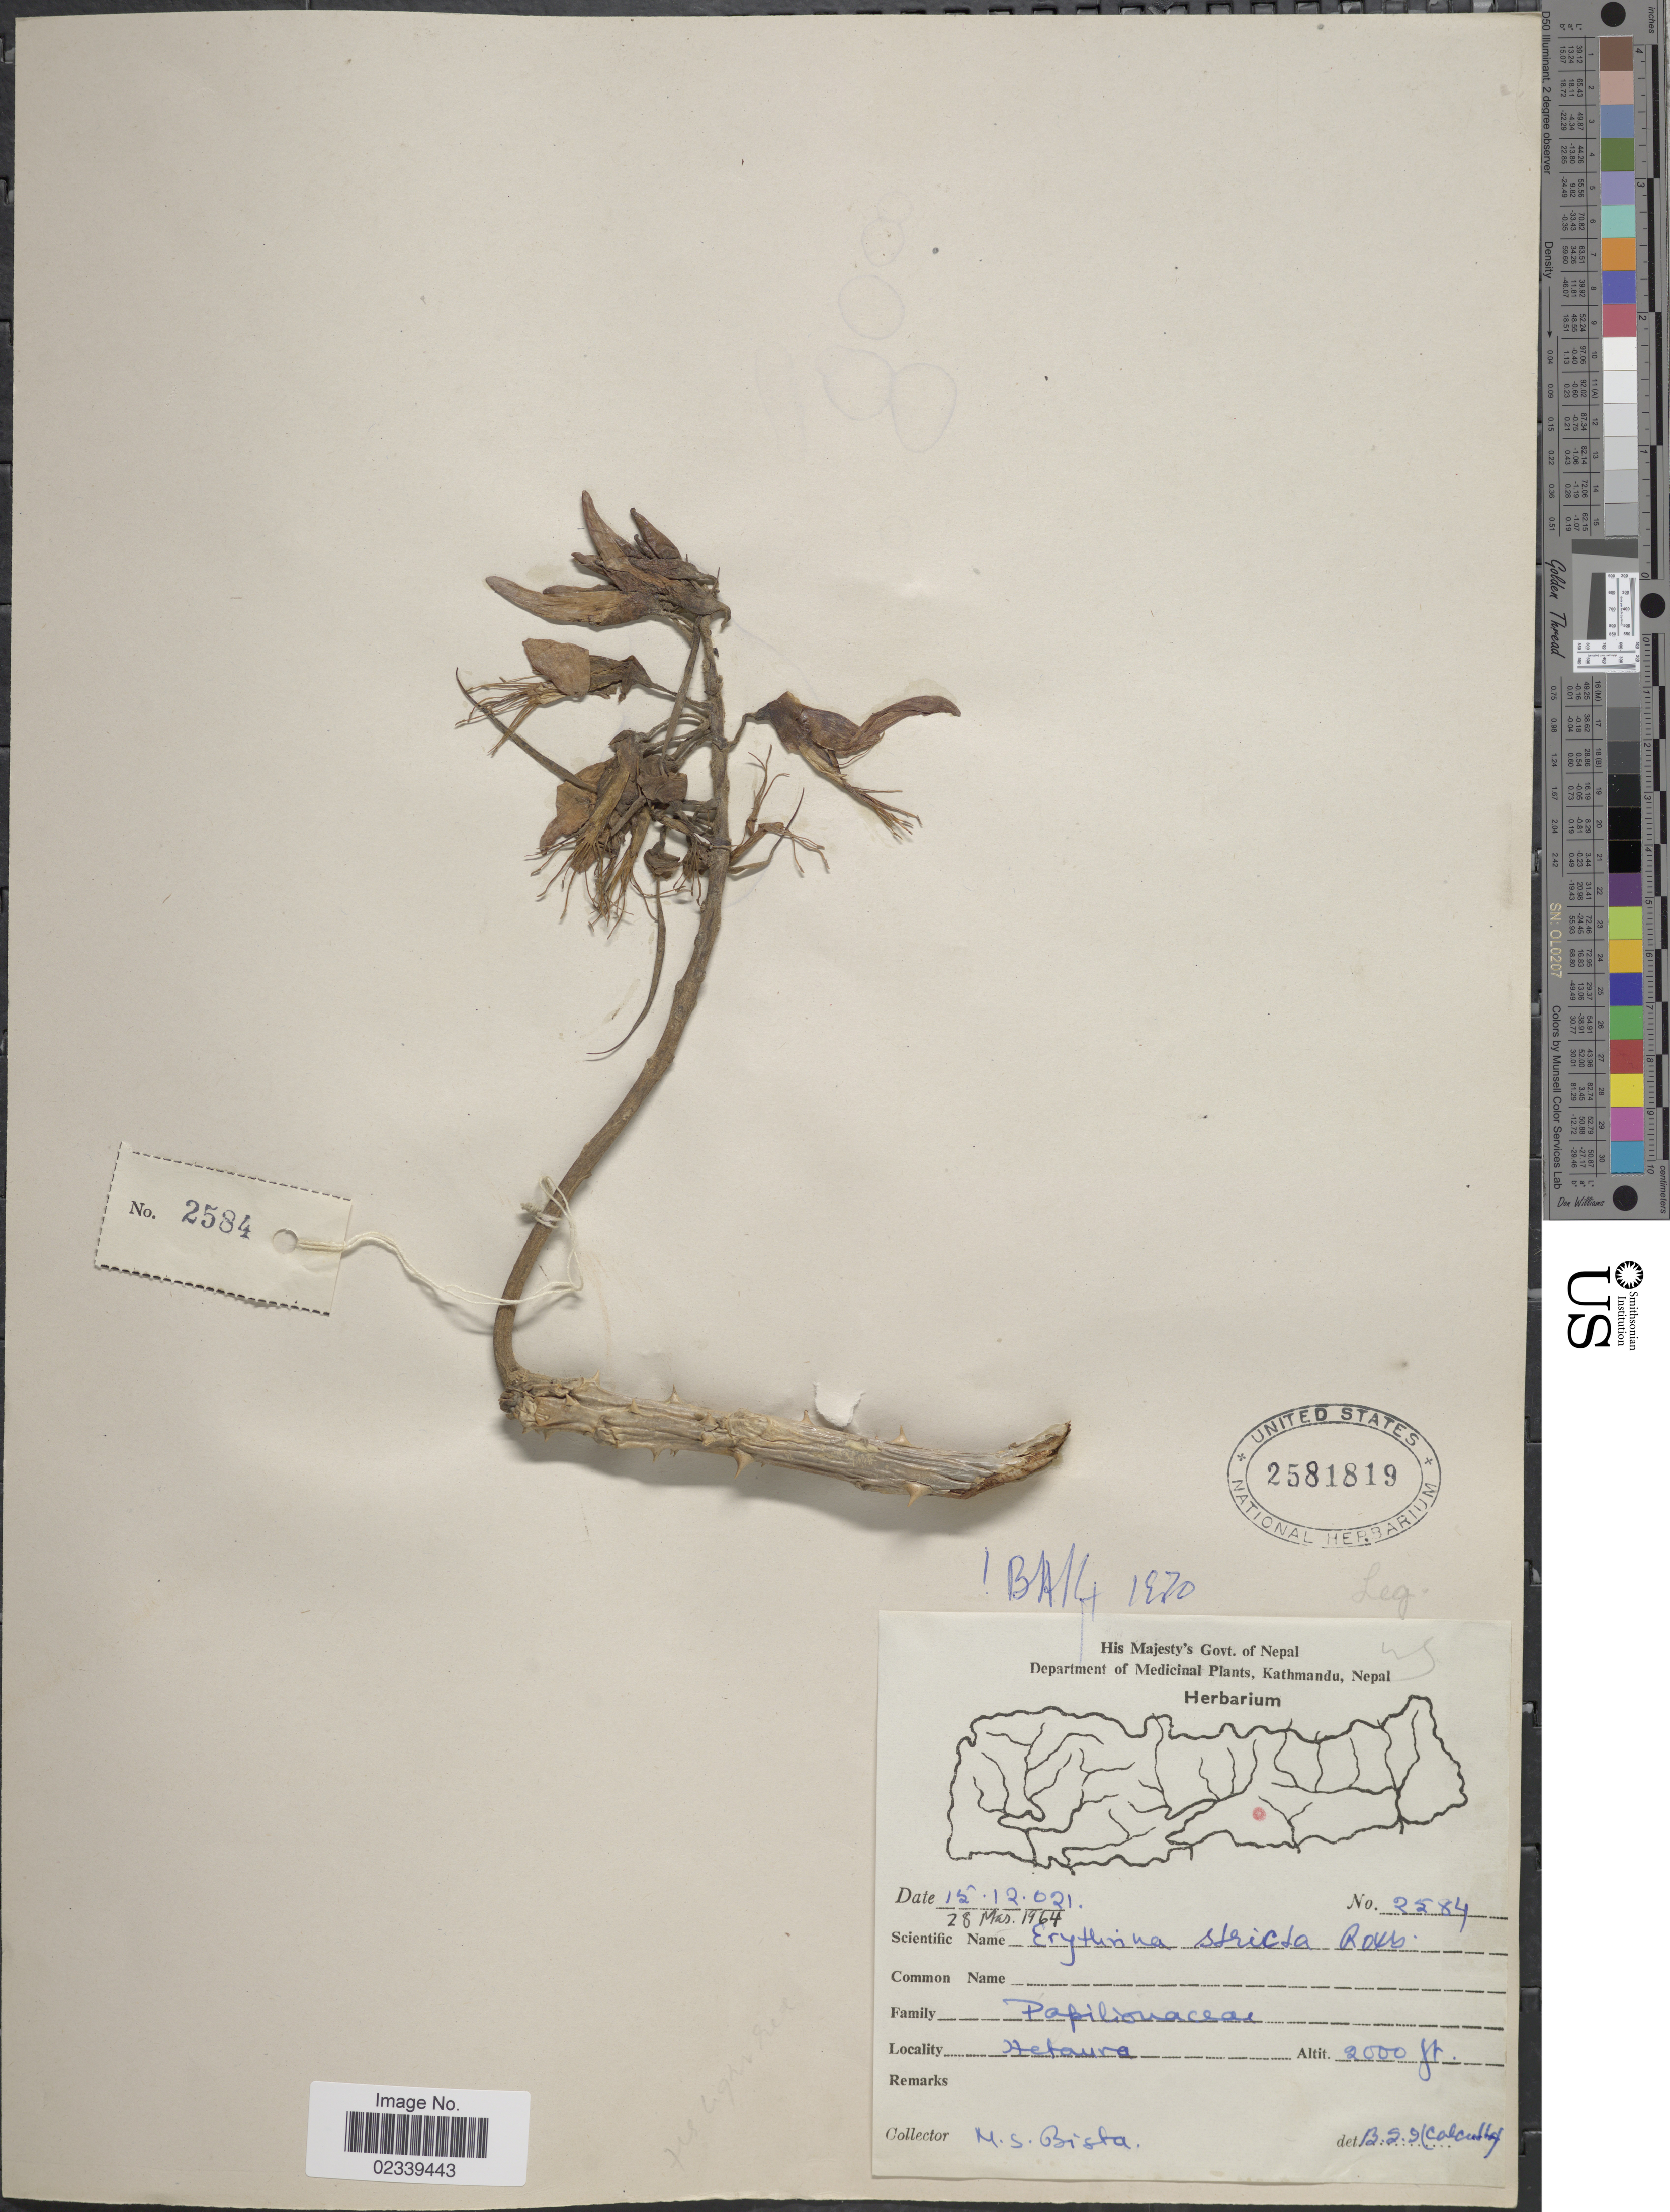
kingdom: Plantae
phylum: Tracheophyta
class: Magnoliopsida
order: Fabales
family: Fabaceae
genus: Erythrina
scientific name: Erythrina stricta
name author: Roxb.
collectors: M. Bista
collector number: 2584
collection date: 1964-03-28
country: Nepal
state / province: Narayani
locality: Hetauda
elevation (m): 610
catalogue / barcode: US 2581819